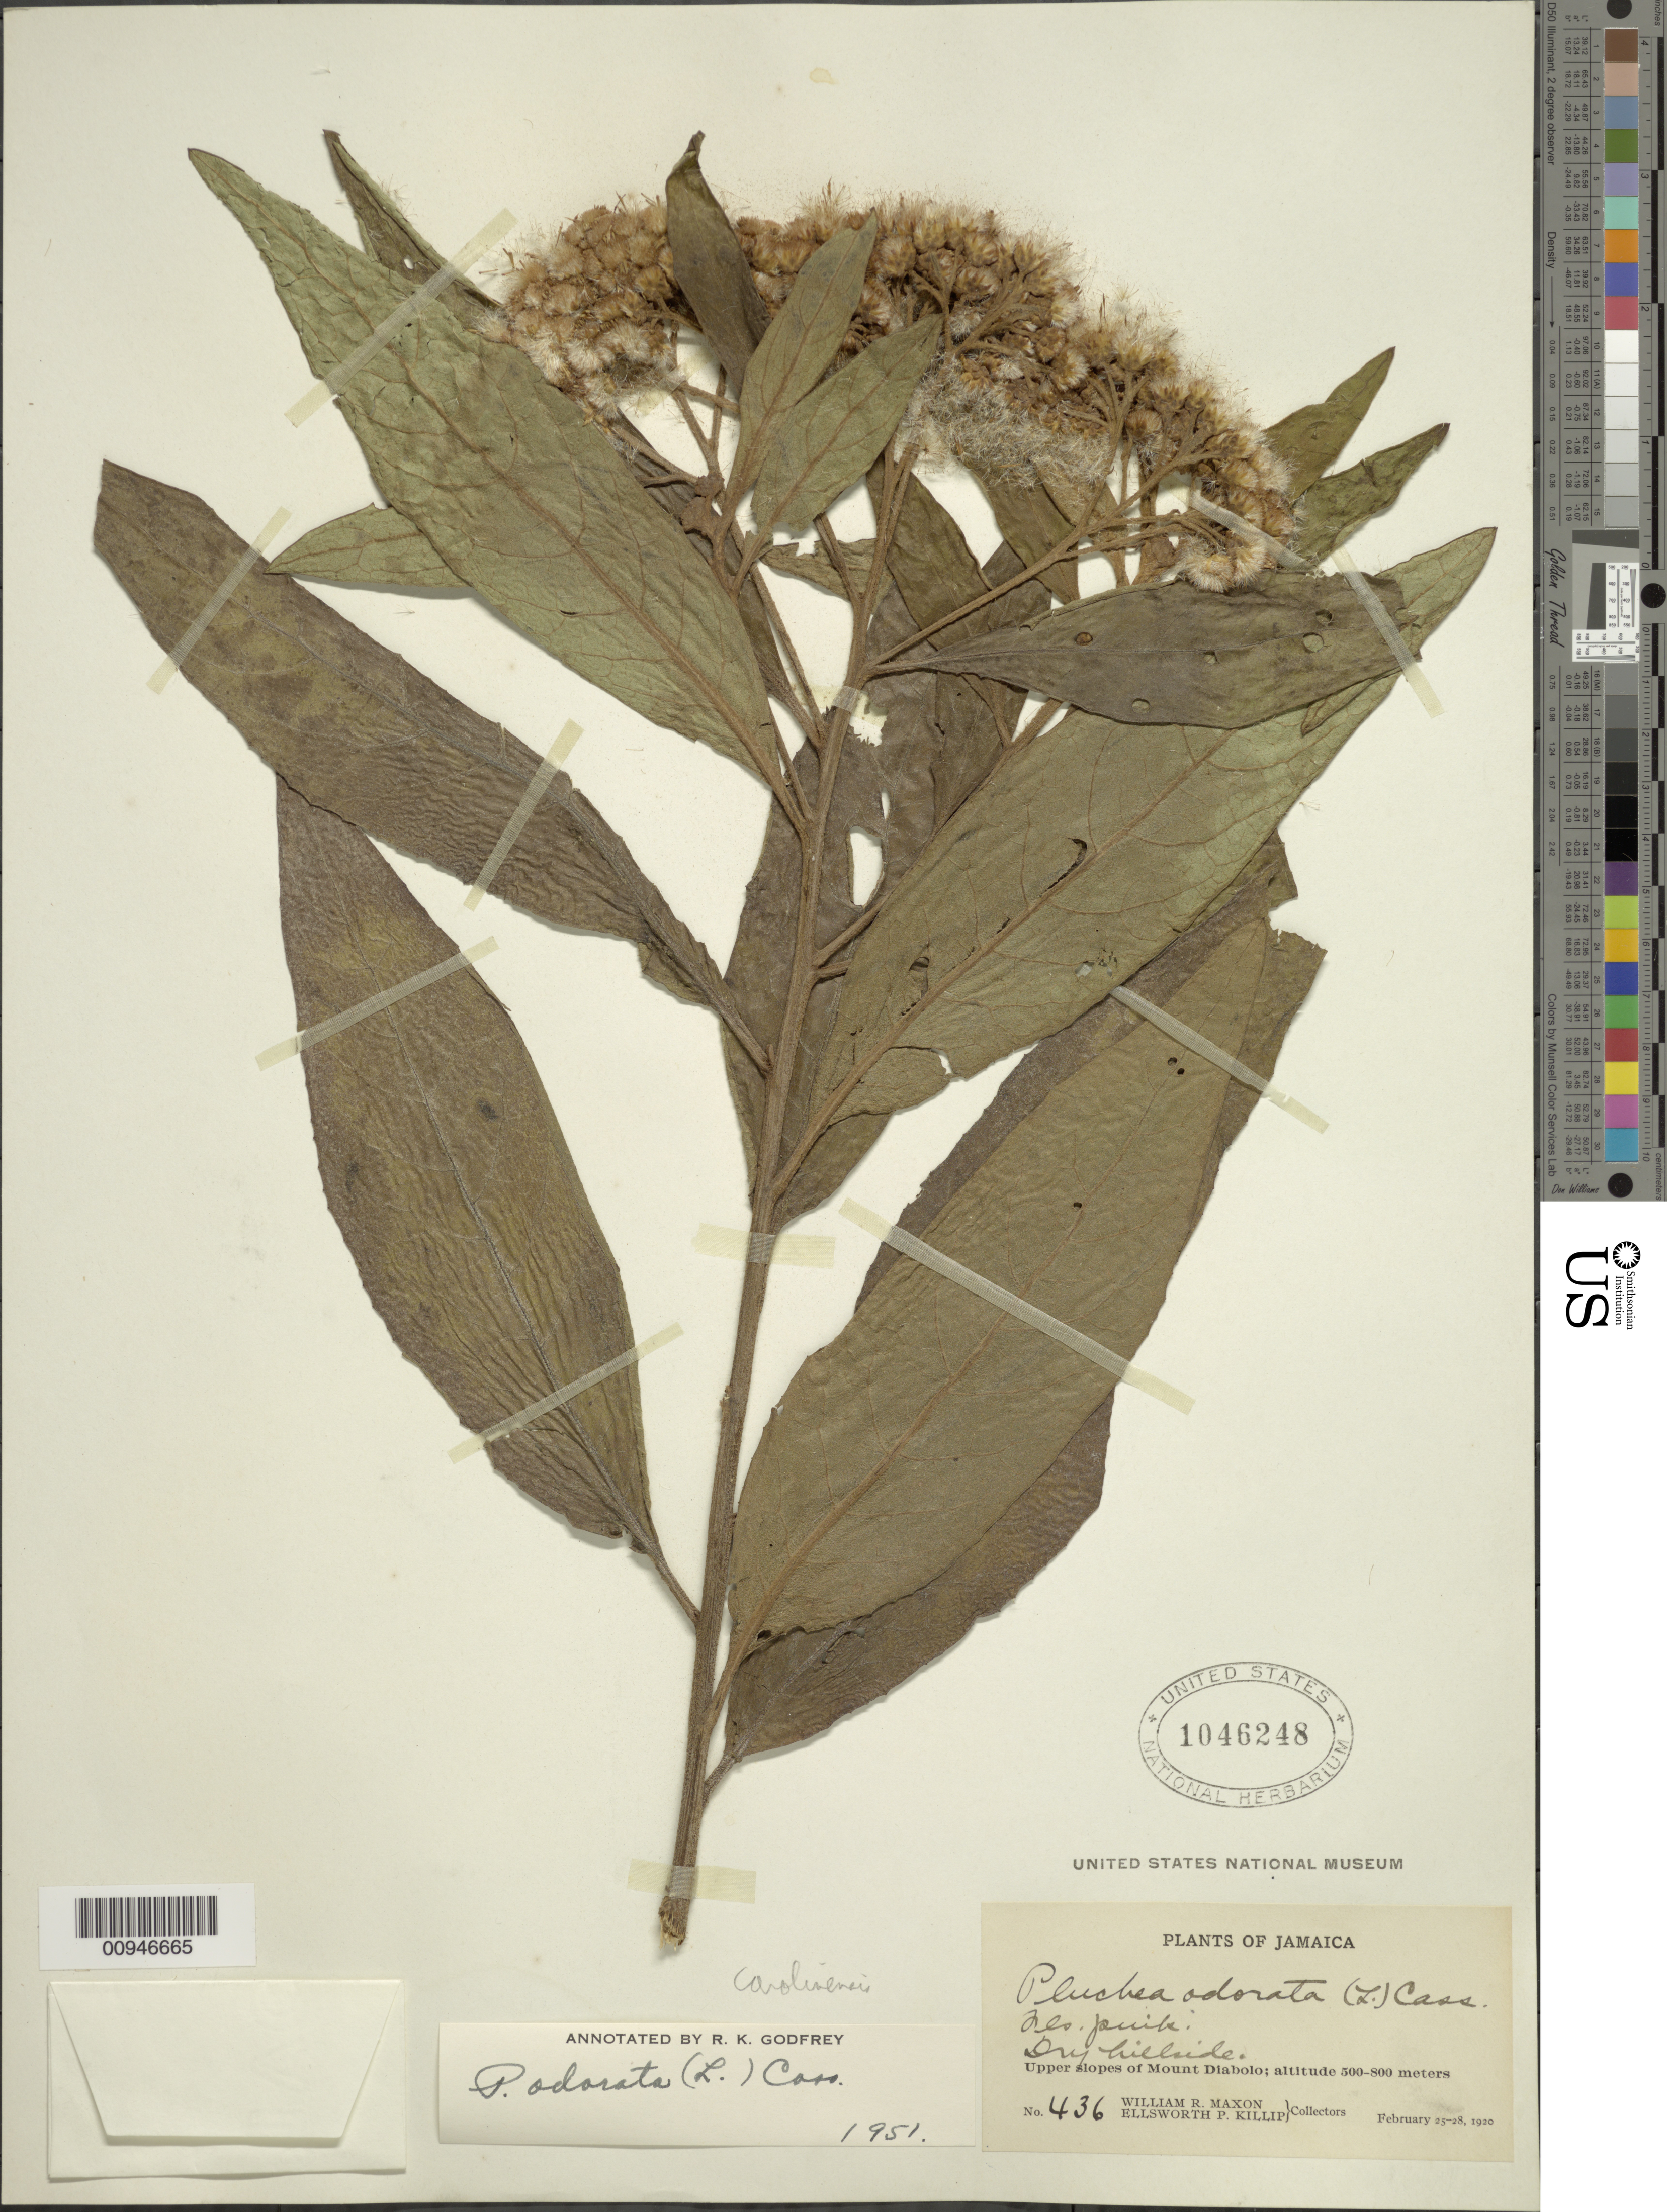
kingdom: Plantae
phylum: Tracheophyta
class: Magnoliopsida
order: Asterales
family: Asteraceae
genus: Pluchea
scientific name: Pluchea carolinensis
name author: (Jacq.) D. Don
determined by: Godfrey, R. K.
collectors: W. R. Maxon & E. P. Killip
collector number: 436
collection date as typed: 25 Feb 1920 to 28 Feb 1920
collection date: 1920-02-25/1920-02-28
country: Jamaica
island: Jamaica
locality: Upper slopes of Mount Diablo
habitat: Dry hillside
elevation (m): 500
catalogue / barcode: US 1046248